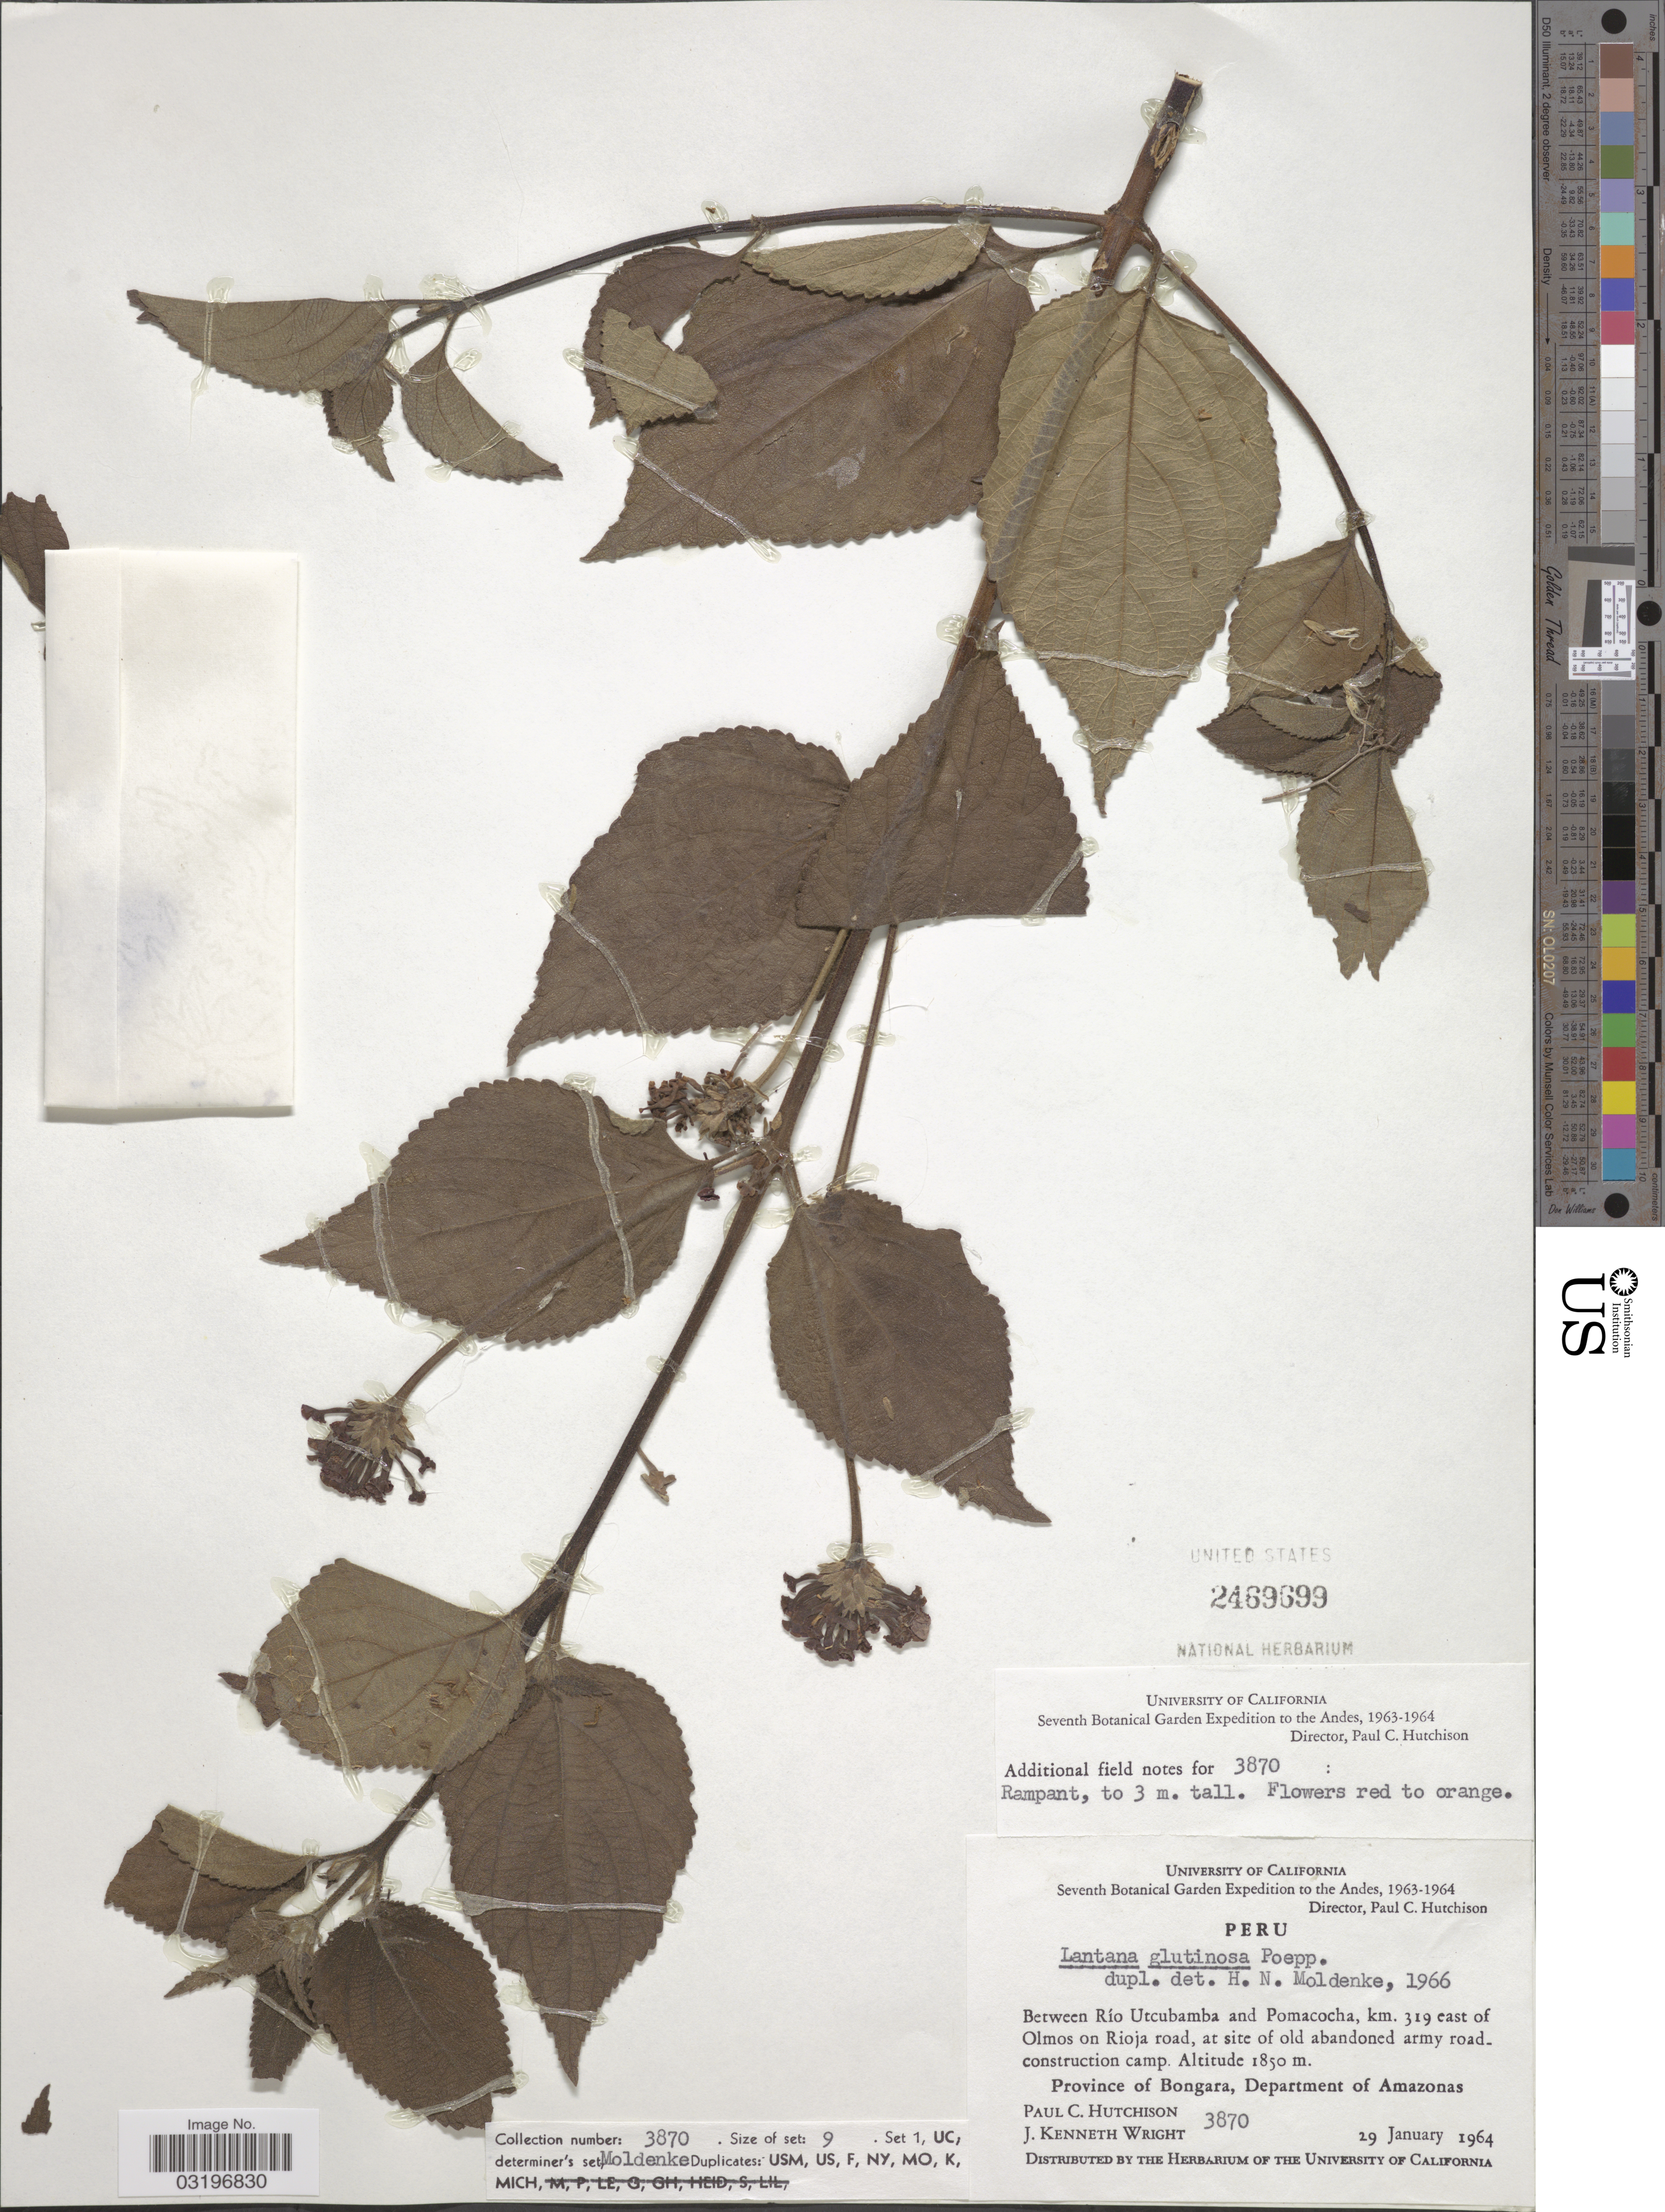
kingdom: Plantae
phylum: Tracheophyta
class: Magnoliopsida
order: Lamiales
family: Verbenaceae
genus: Lantana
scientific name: Lantana glutinosa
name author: Poepp.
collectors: P. C. Hutchison & J. K. Wright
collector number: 3870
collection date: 1964-01-29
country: Peru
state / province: Amazonas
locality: Andes. Between Río Utcubamba and Pomacocha, km. 319 east of Olmos and Rioja road, at site of old abandoned army road-construction camp. Province of Bongara, Department of Amazonas.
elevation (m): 1850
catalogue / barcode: US 2469699